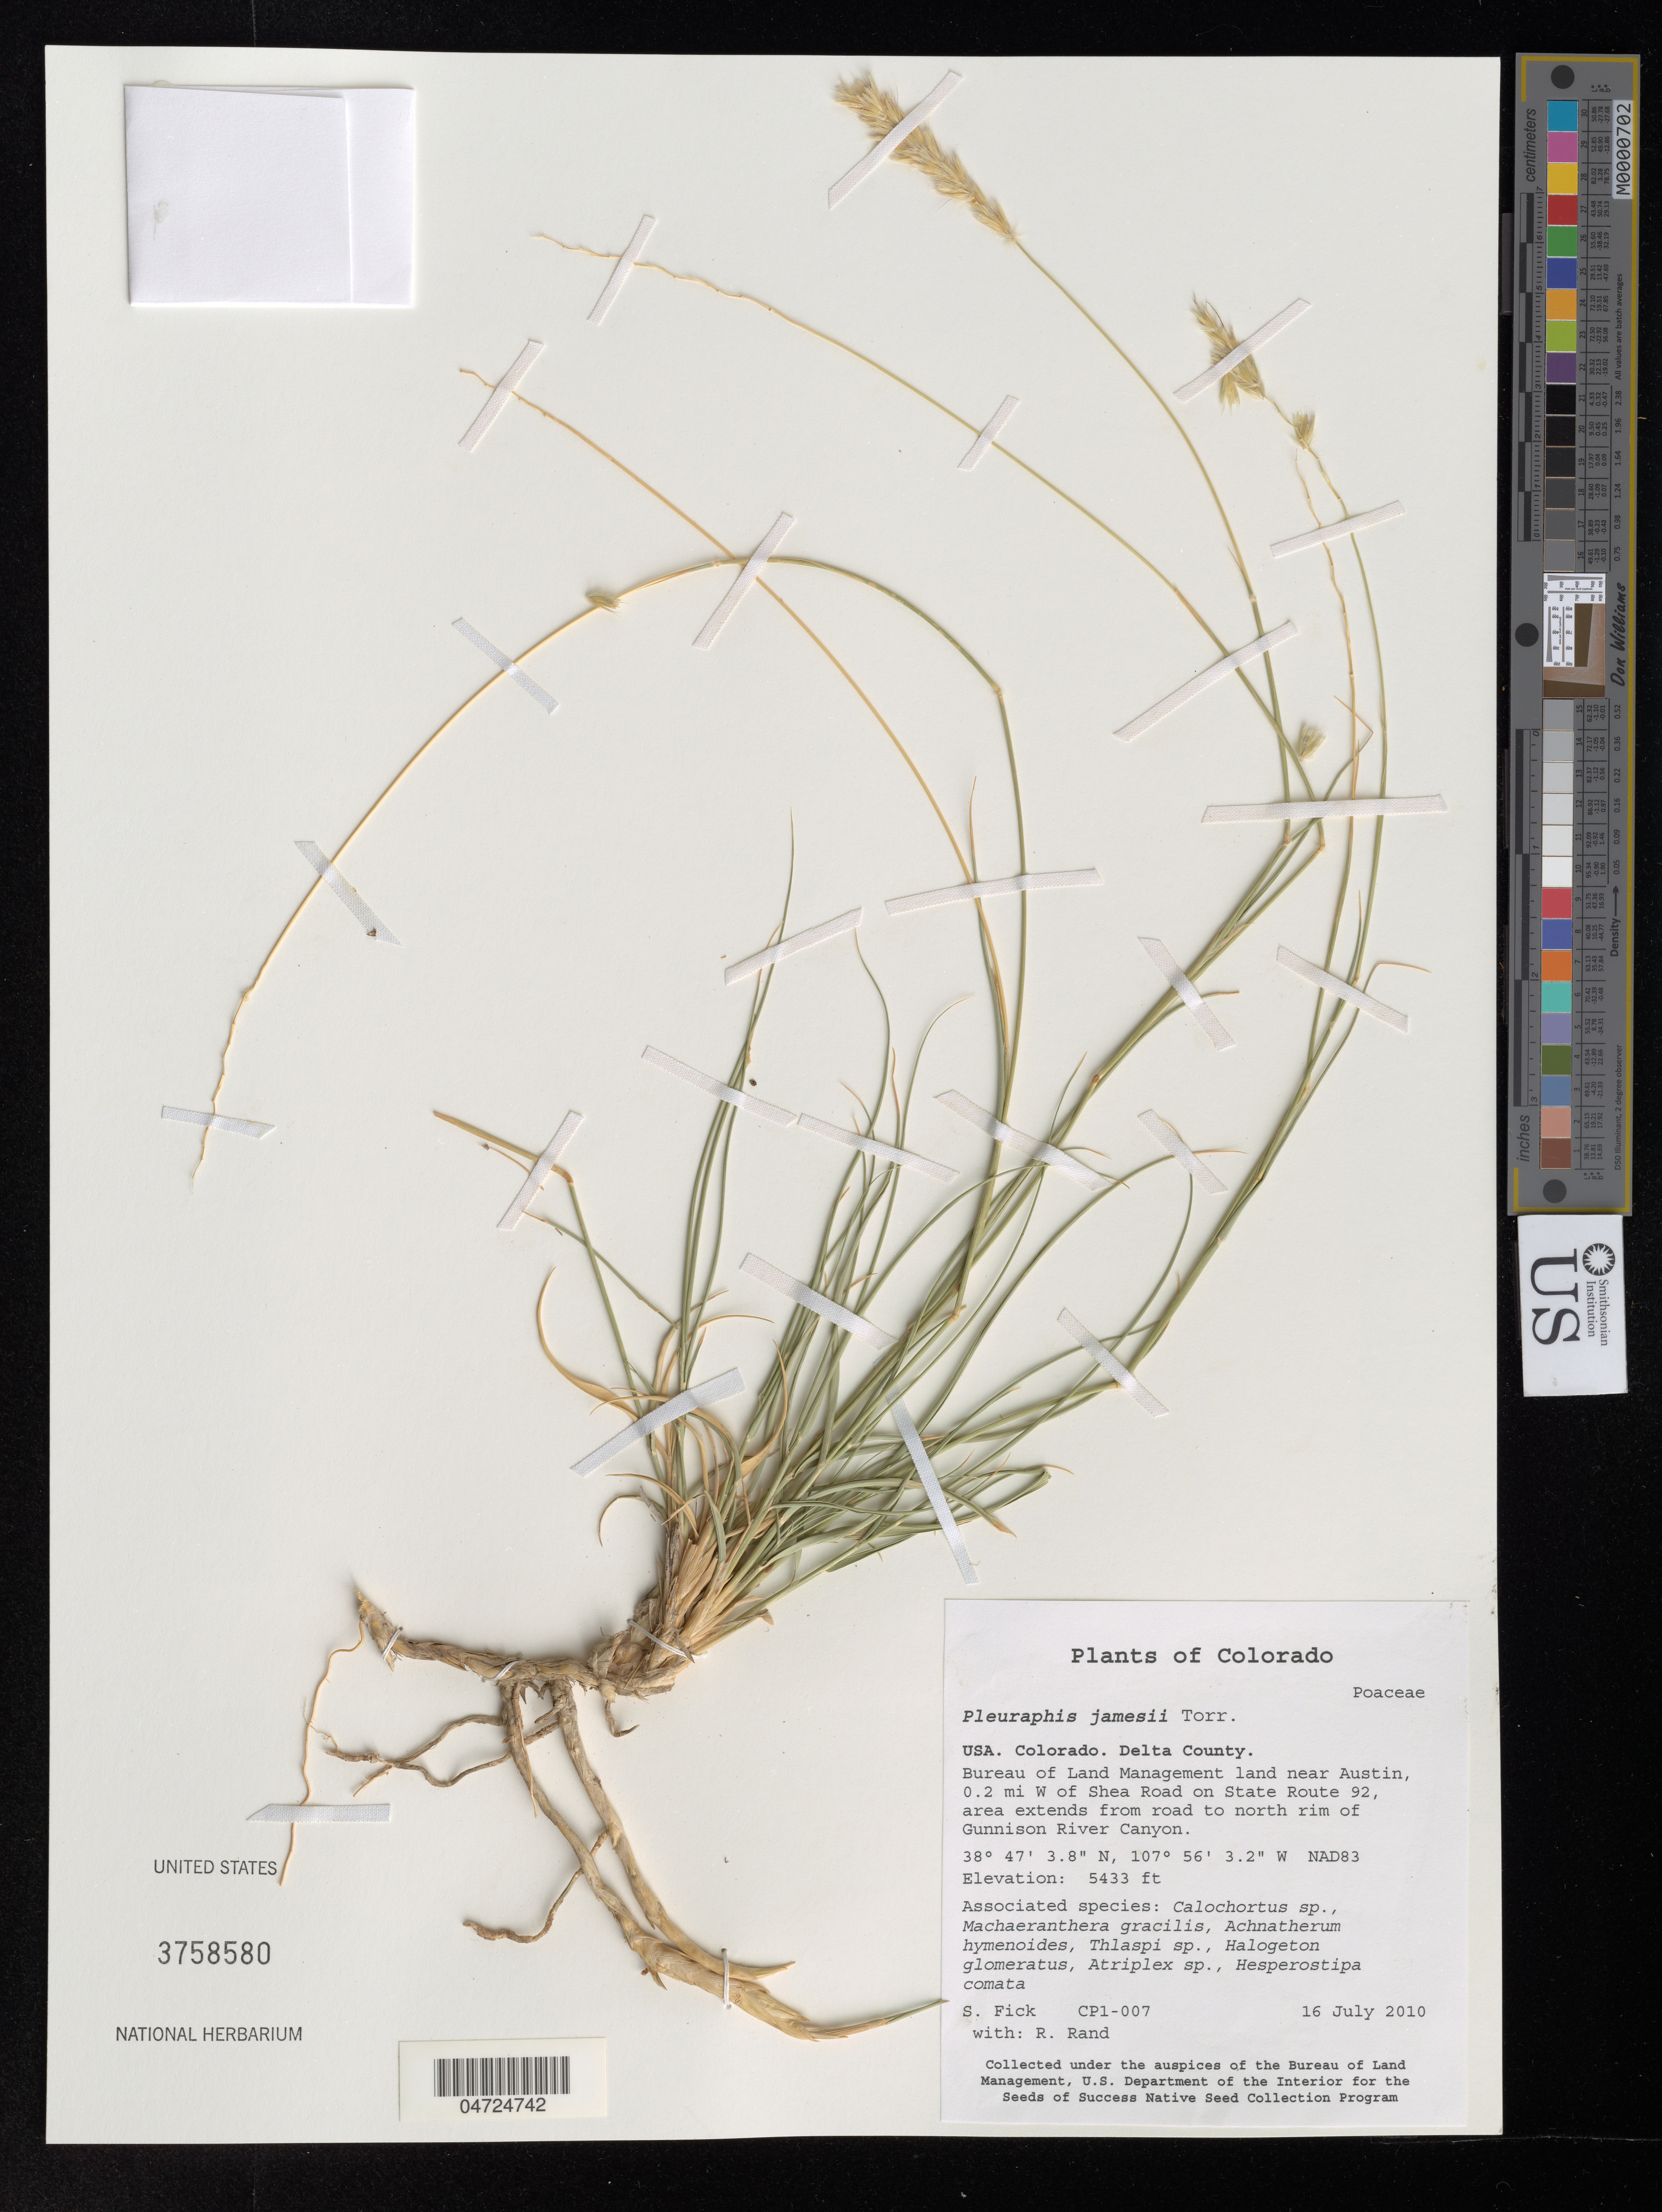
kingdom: Plantae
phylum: Tracheophyta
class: Liliopsida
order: Poales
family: Poaceae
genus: Pleuraphis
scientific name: Pleuraphis jamesii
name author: Torr.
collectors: S. Fick & R. Rand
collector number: CP1-007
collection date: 2010-07-16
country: United States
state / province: Colorado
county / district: Delta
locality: Delta County. Bureau of Land Management land near Austin, 0.2 mi W of Shea Road on State Route 92, area extends from road to north rim of Gunnison River Canyon. NAD83.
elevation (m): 1656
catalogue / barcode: US 3758580